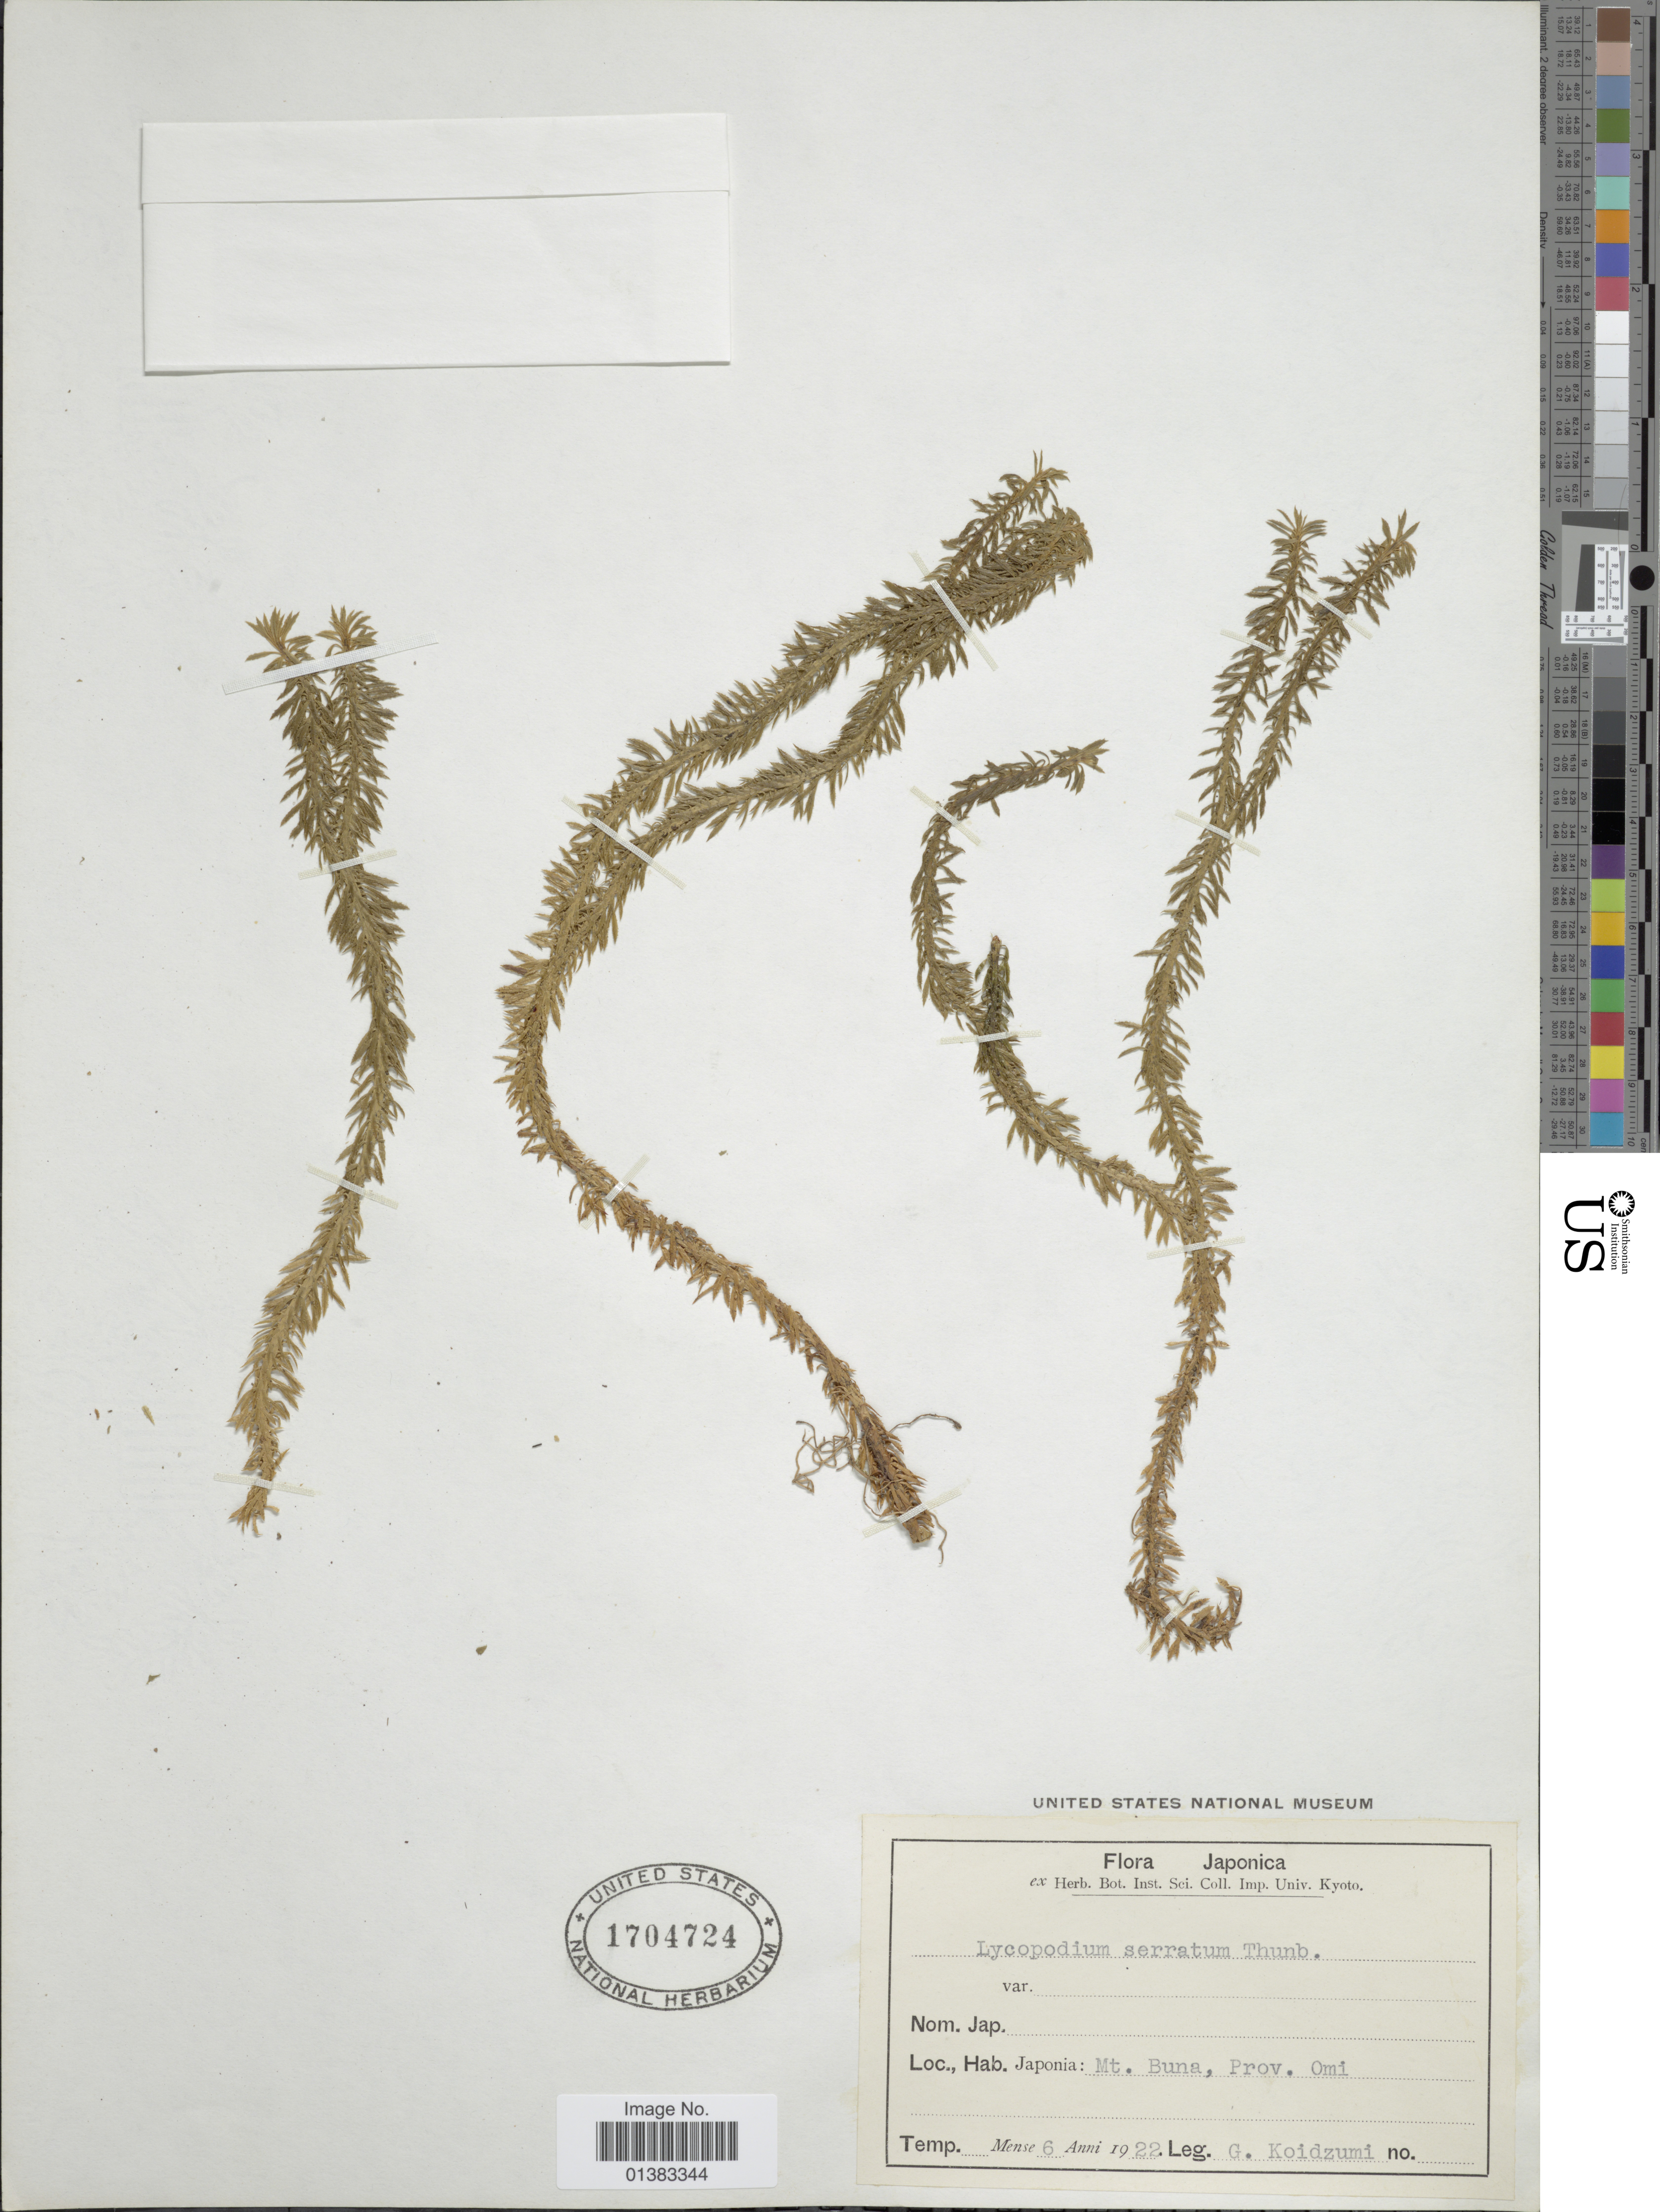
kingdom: Plantae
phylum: Tracheophyta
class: Lycopodiopsida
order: Lycopodiales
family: Lycopodiaceae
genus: Huperzia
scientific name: Huperzia serrata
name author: (Thunb.) Trevis.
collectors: G. Koidzumi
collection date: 1922-06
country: Japan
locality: Mt. Buna, Prov. Omi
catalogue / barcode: US 1704724